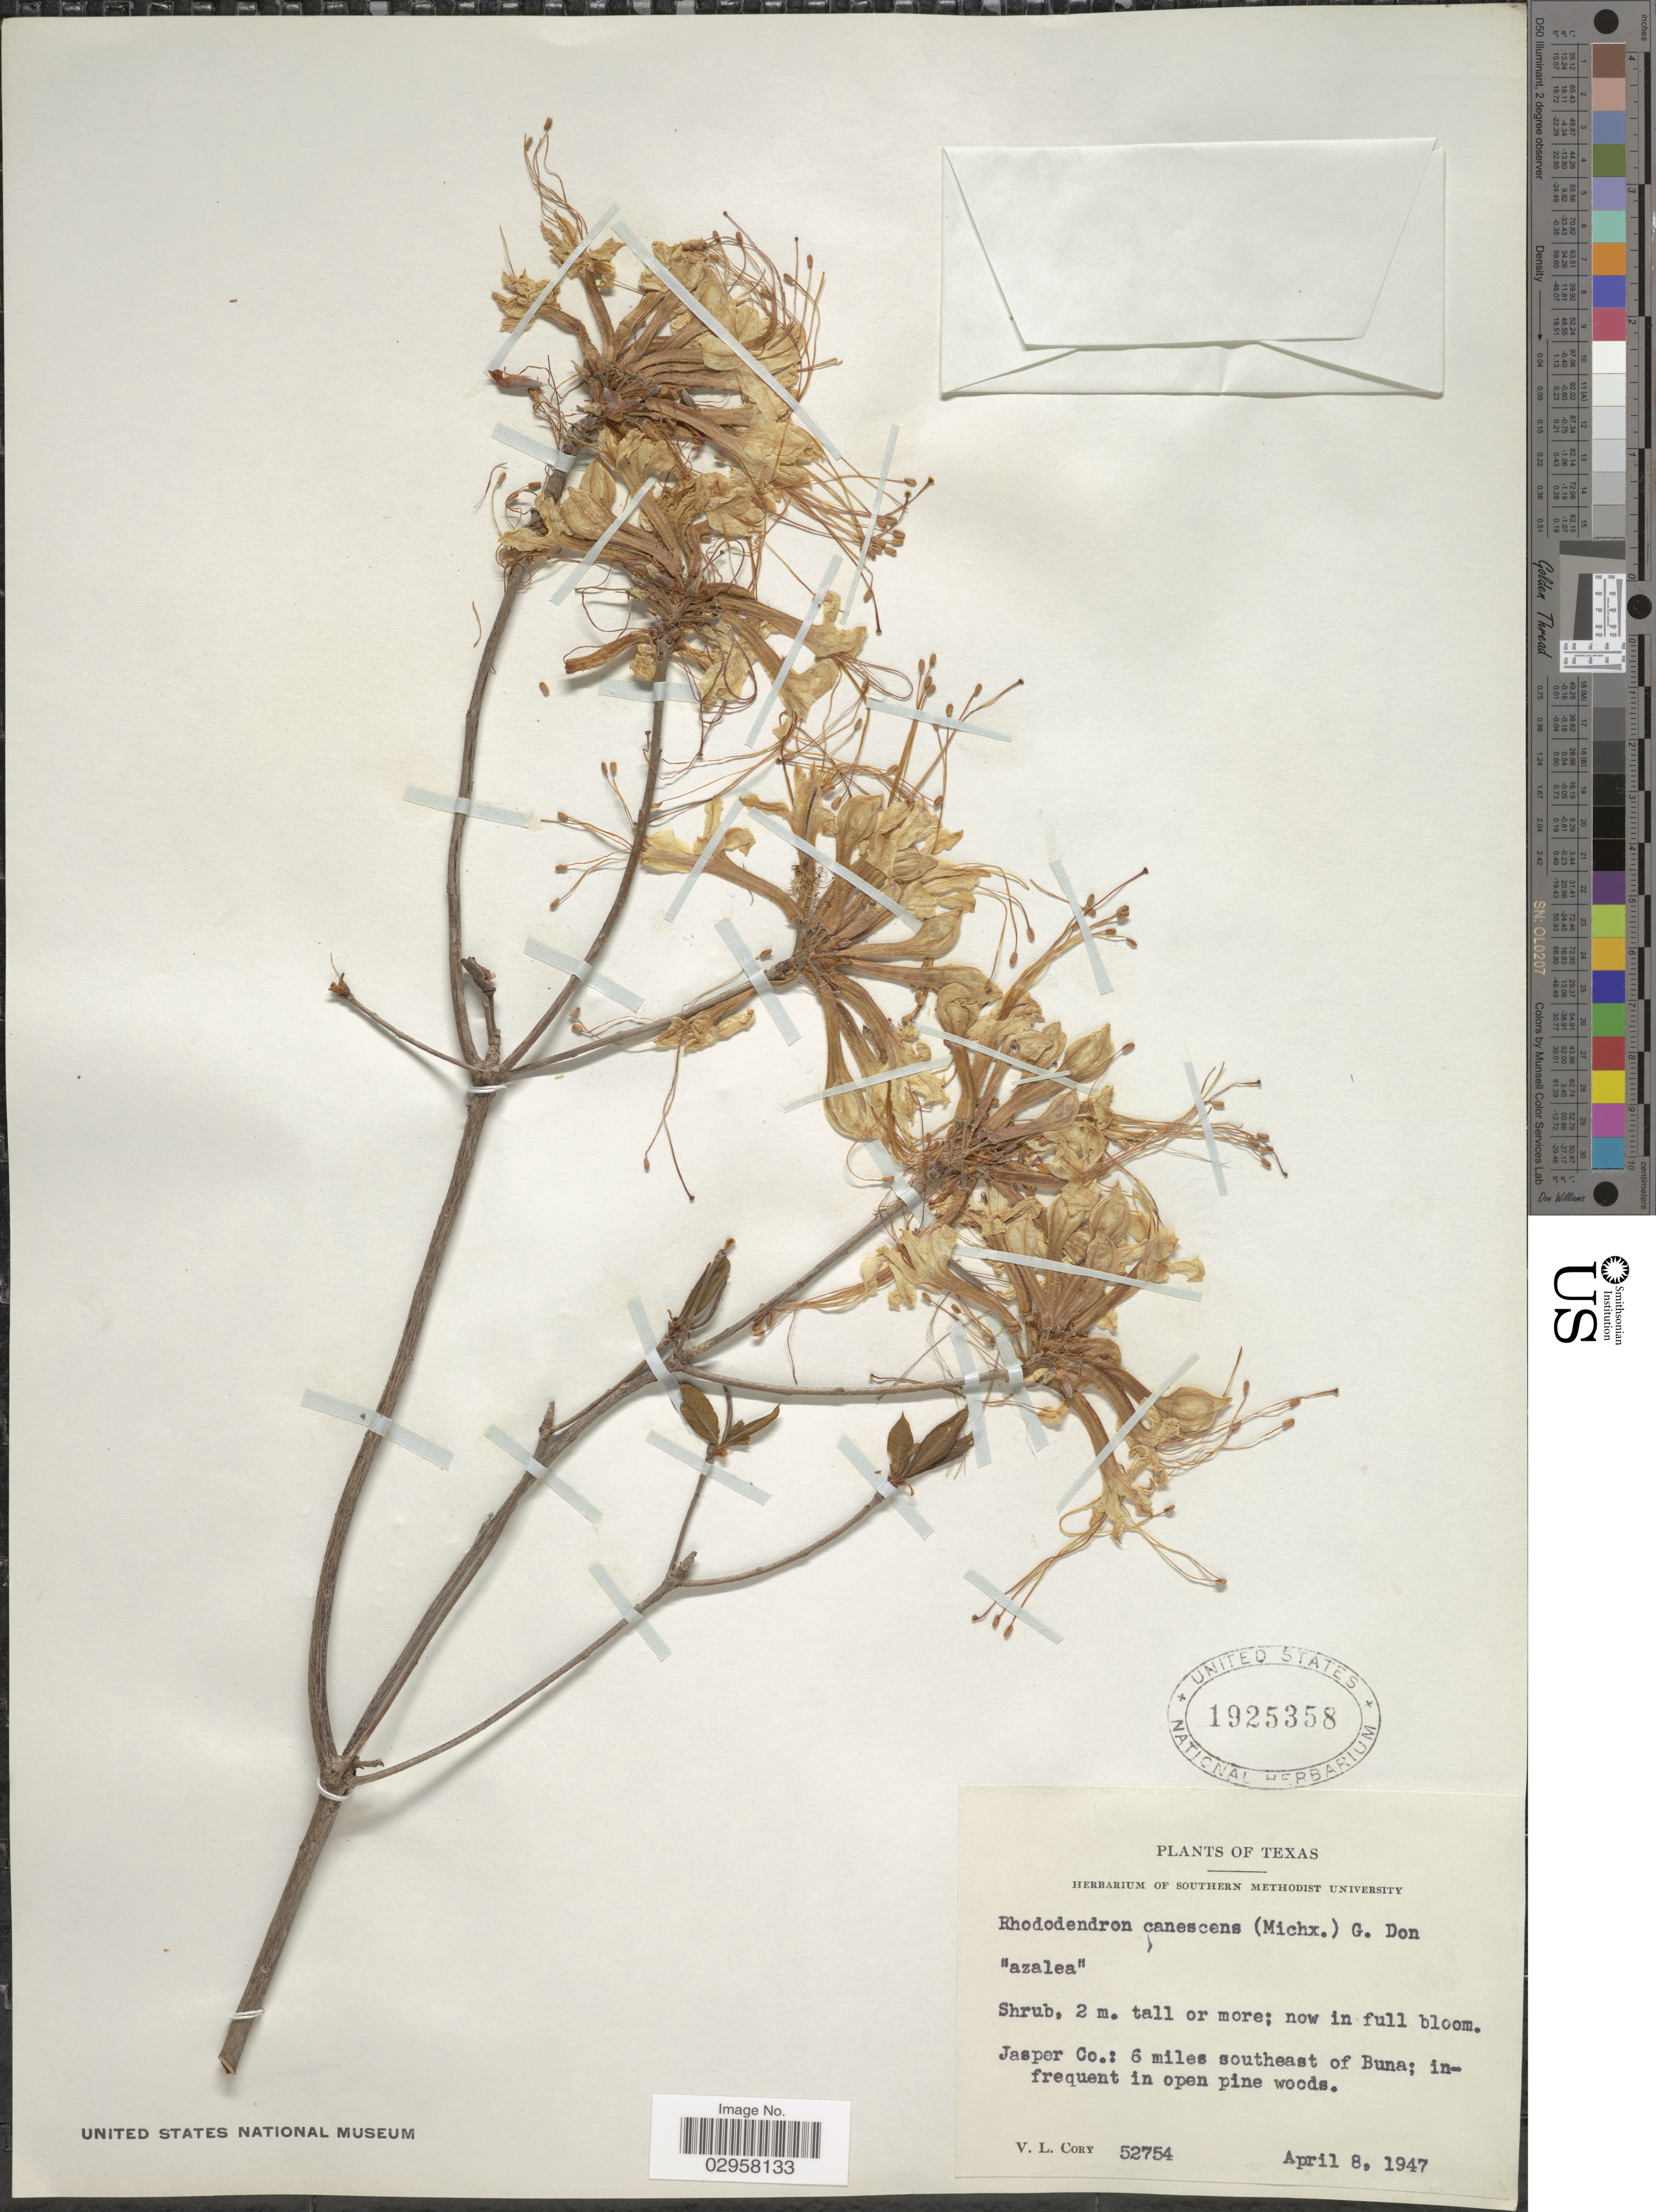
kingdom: Plantae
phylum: Tracheophyta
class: Magnoliopsida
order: Ericales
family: Ericaceae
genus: Rhododendron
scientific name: Rhododendron canescens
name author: (Michx.) Sweet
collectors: V. Cory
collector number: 52754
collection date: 1947-04-08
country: United States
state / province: Texas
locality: Jasper Co.: 6 miles southeast of Buna.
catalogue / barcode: US 1925358